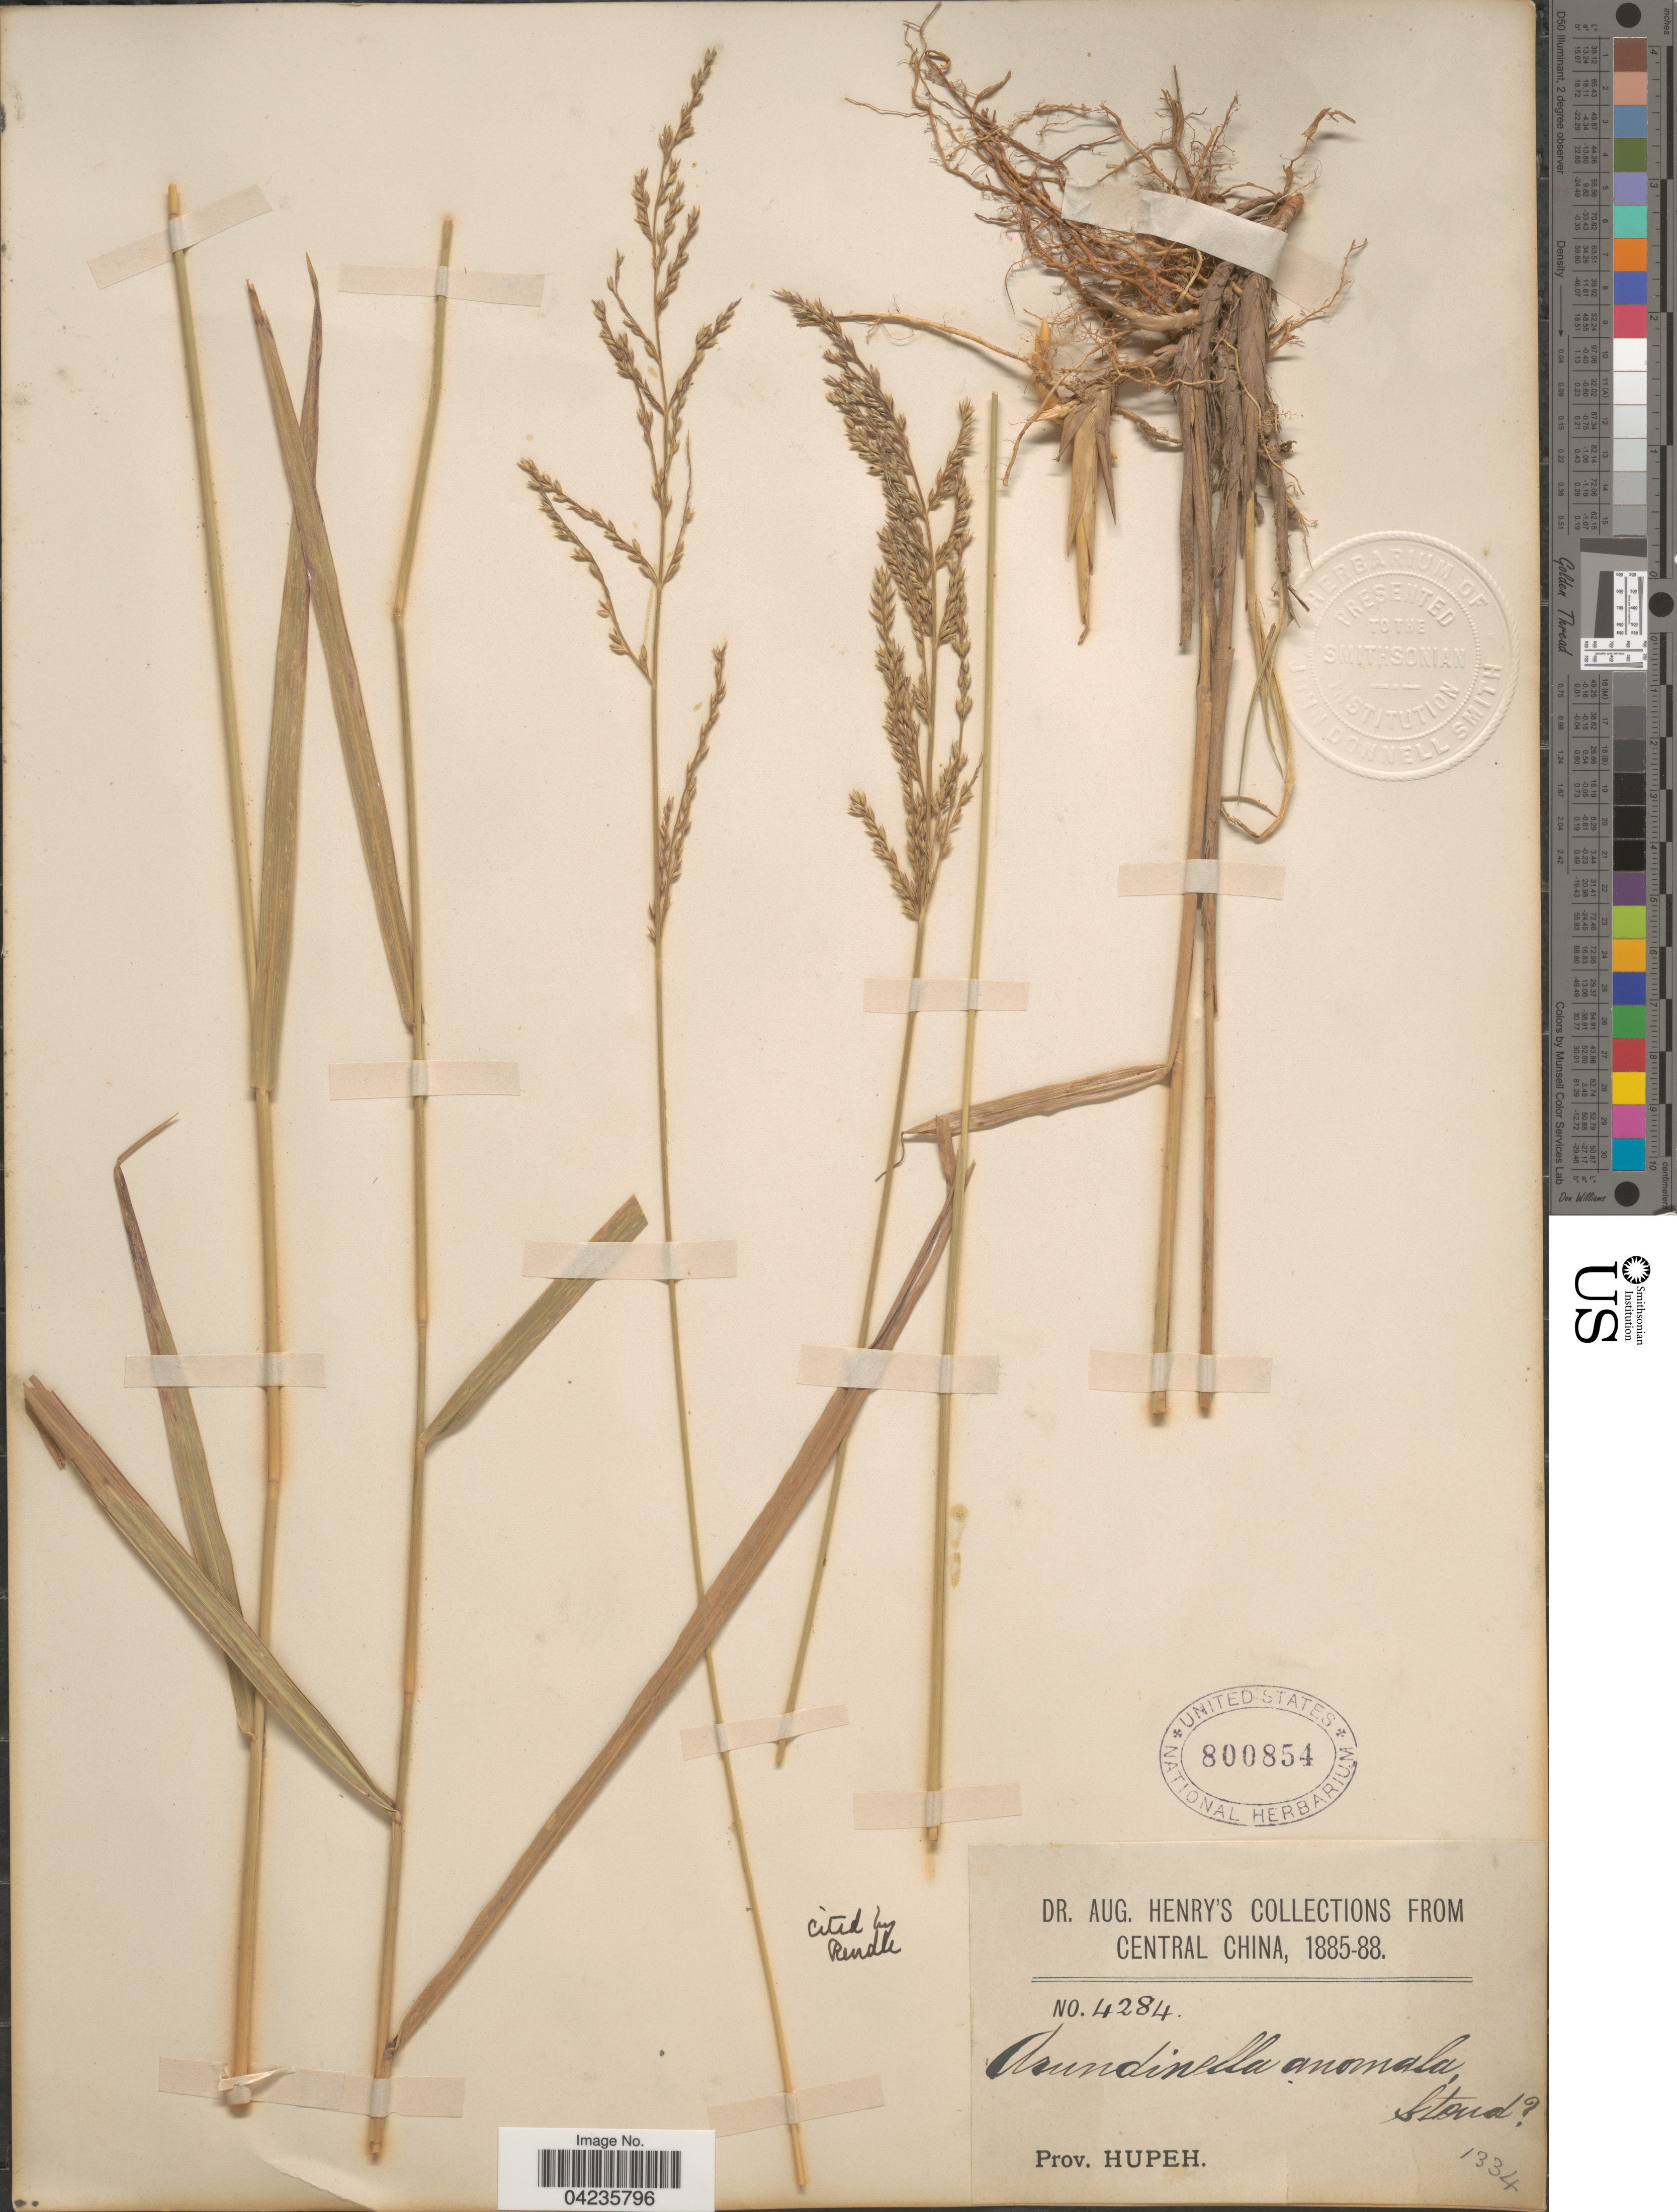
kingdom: Plantae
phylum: Tracheophyta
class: Liliopsida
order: Poales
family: Poaceae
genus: Arundinella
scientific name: Arundinella hirta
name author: (Thunb.) Tanaka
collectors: A. Henry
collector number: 4284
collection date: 1885/1888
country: China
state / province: Hubei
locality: Central China. Prov. Hupeh.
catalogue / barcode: US 800854